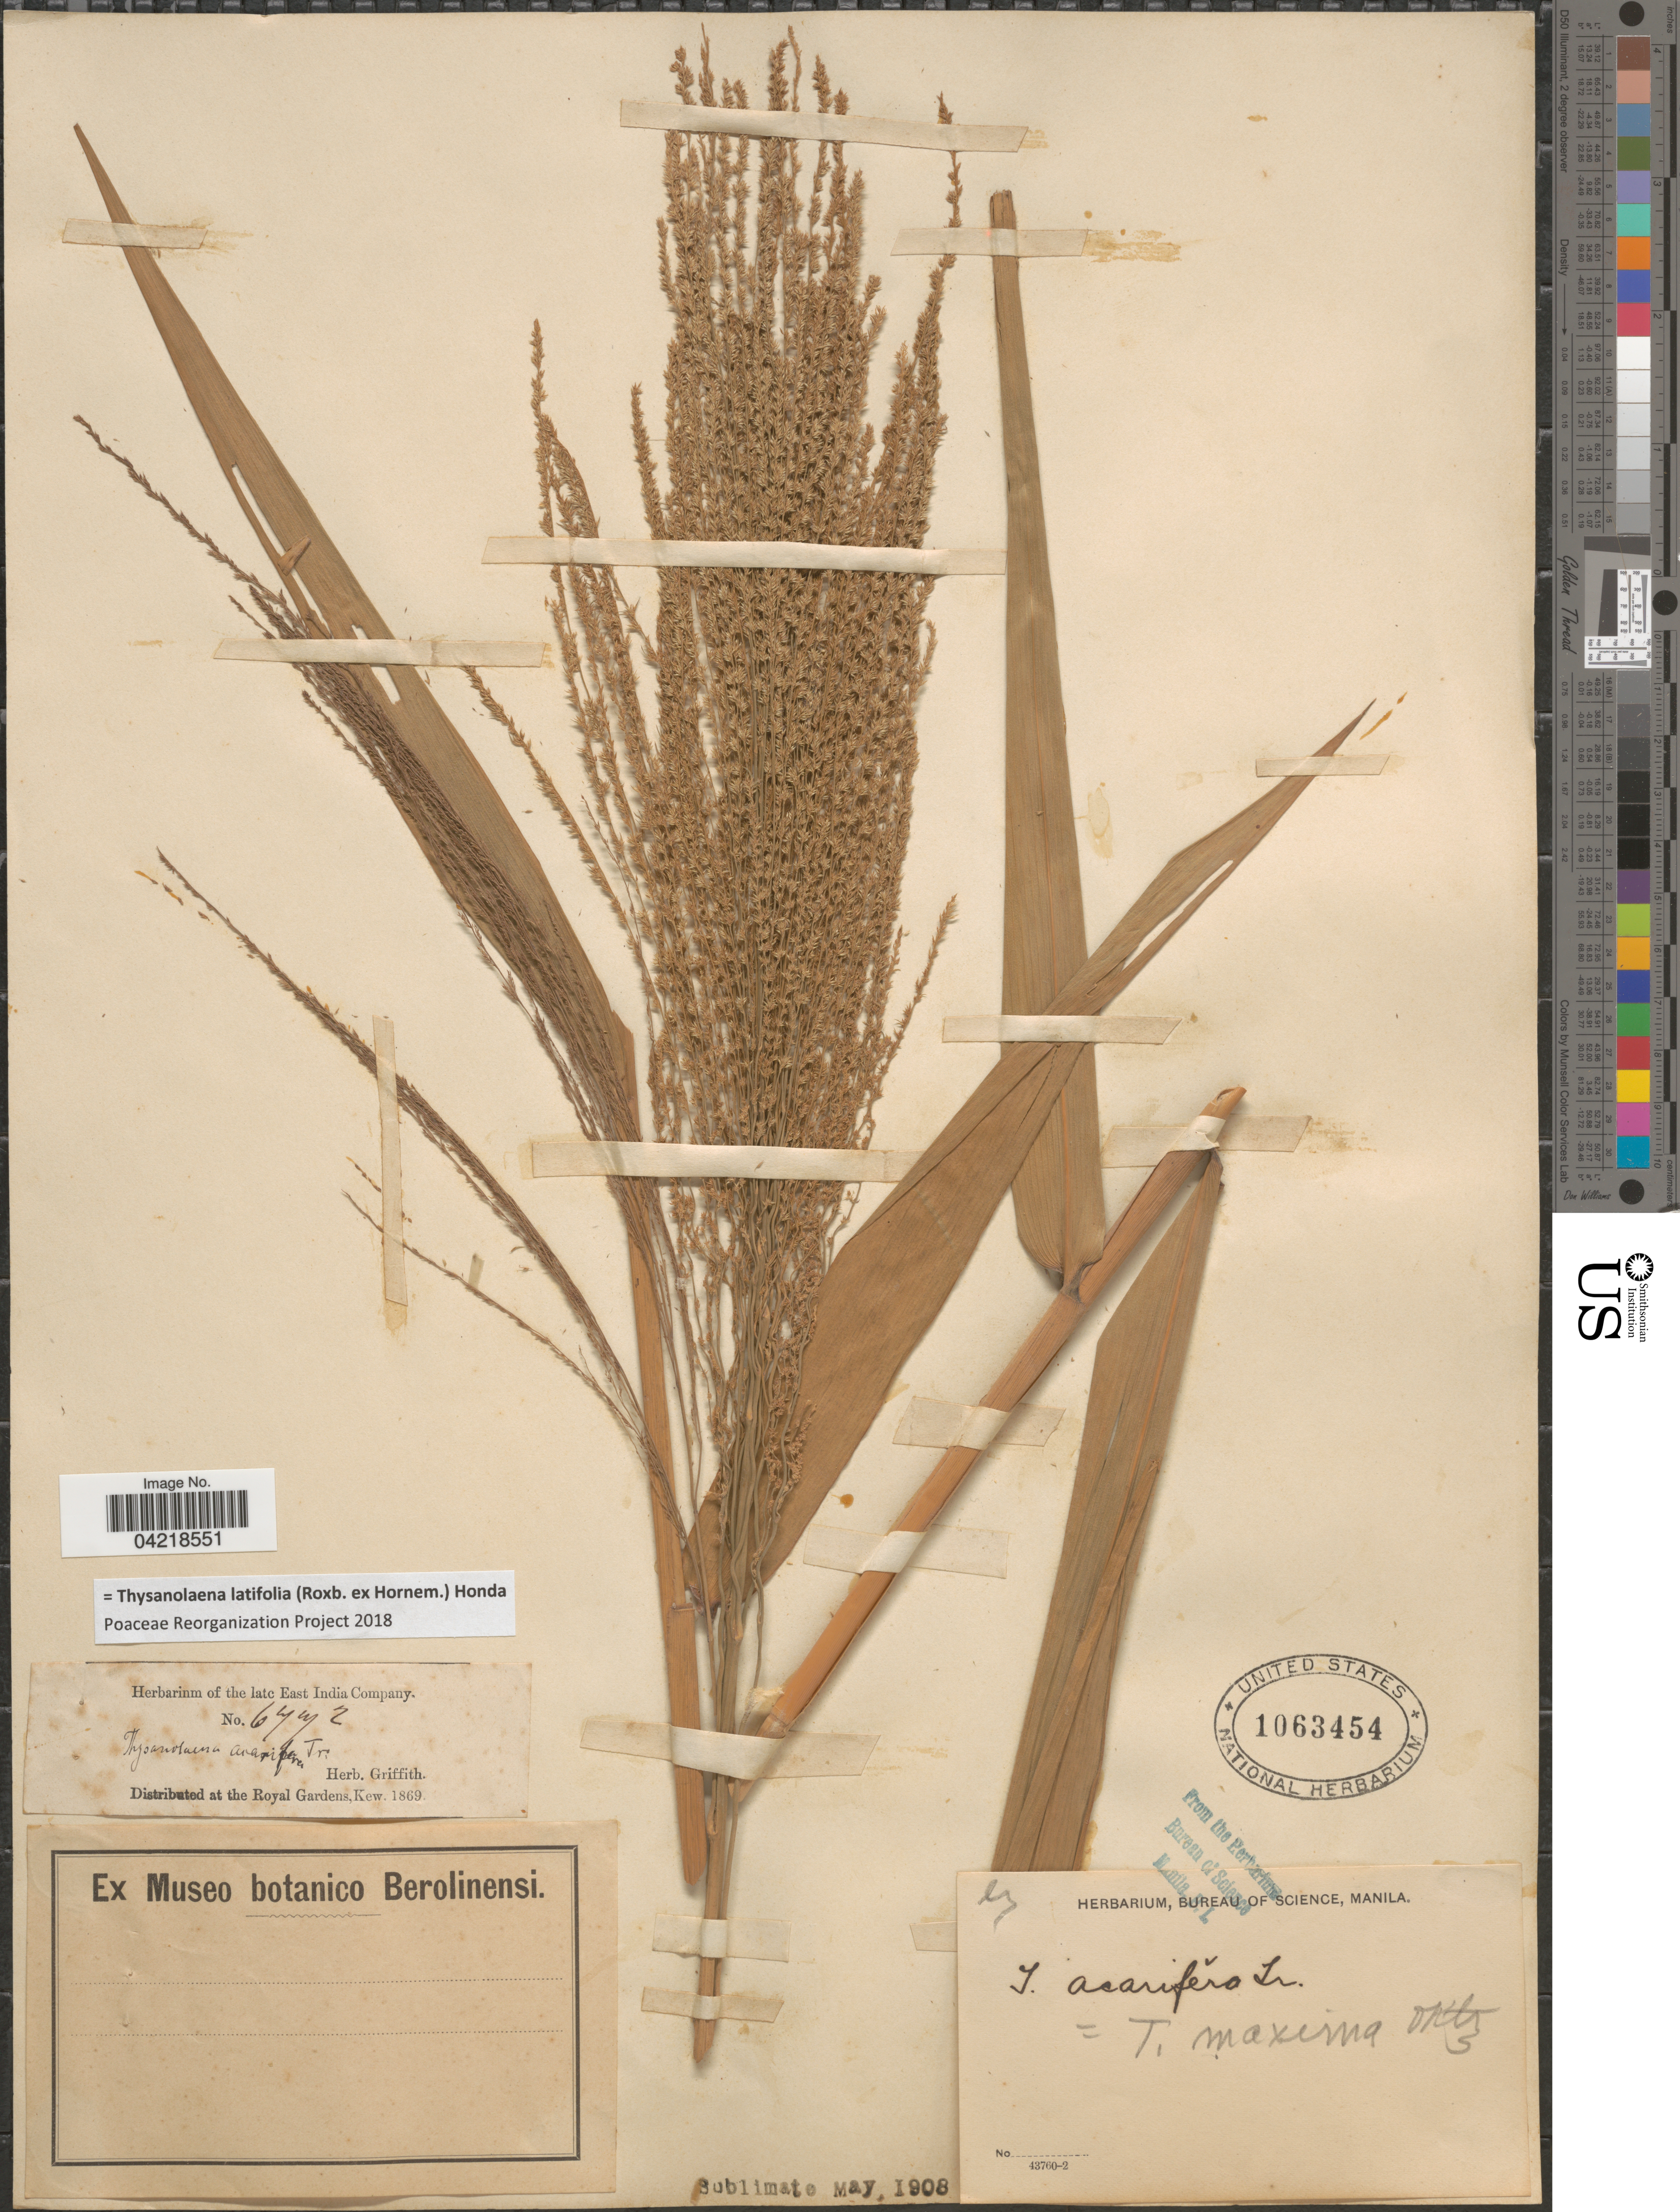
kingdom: Plantae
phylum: Tracheophyta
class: Liliopsida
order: Poales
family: Poaceae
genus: Thysanolaena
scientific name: Thysanolaena latifolia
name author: (Roxb. ex Hornem.) Honda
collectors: ex herb. Griffith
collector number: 6772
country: India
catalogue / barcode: US 1063454